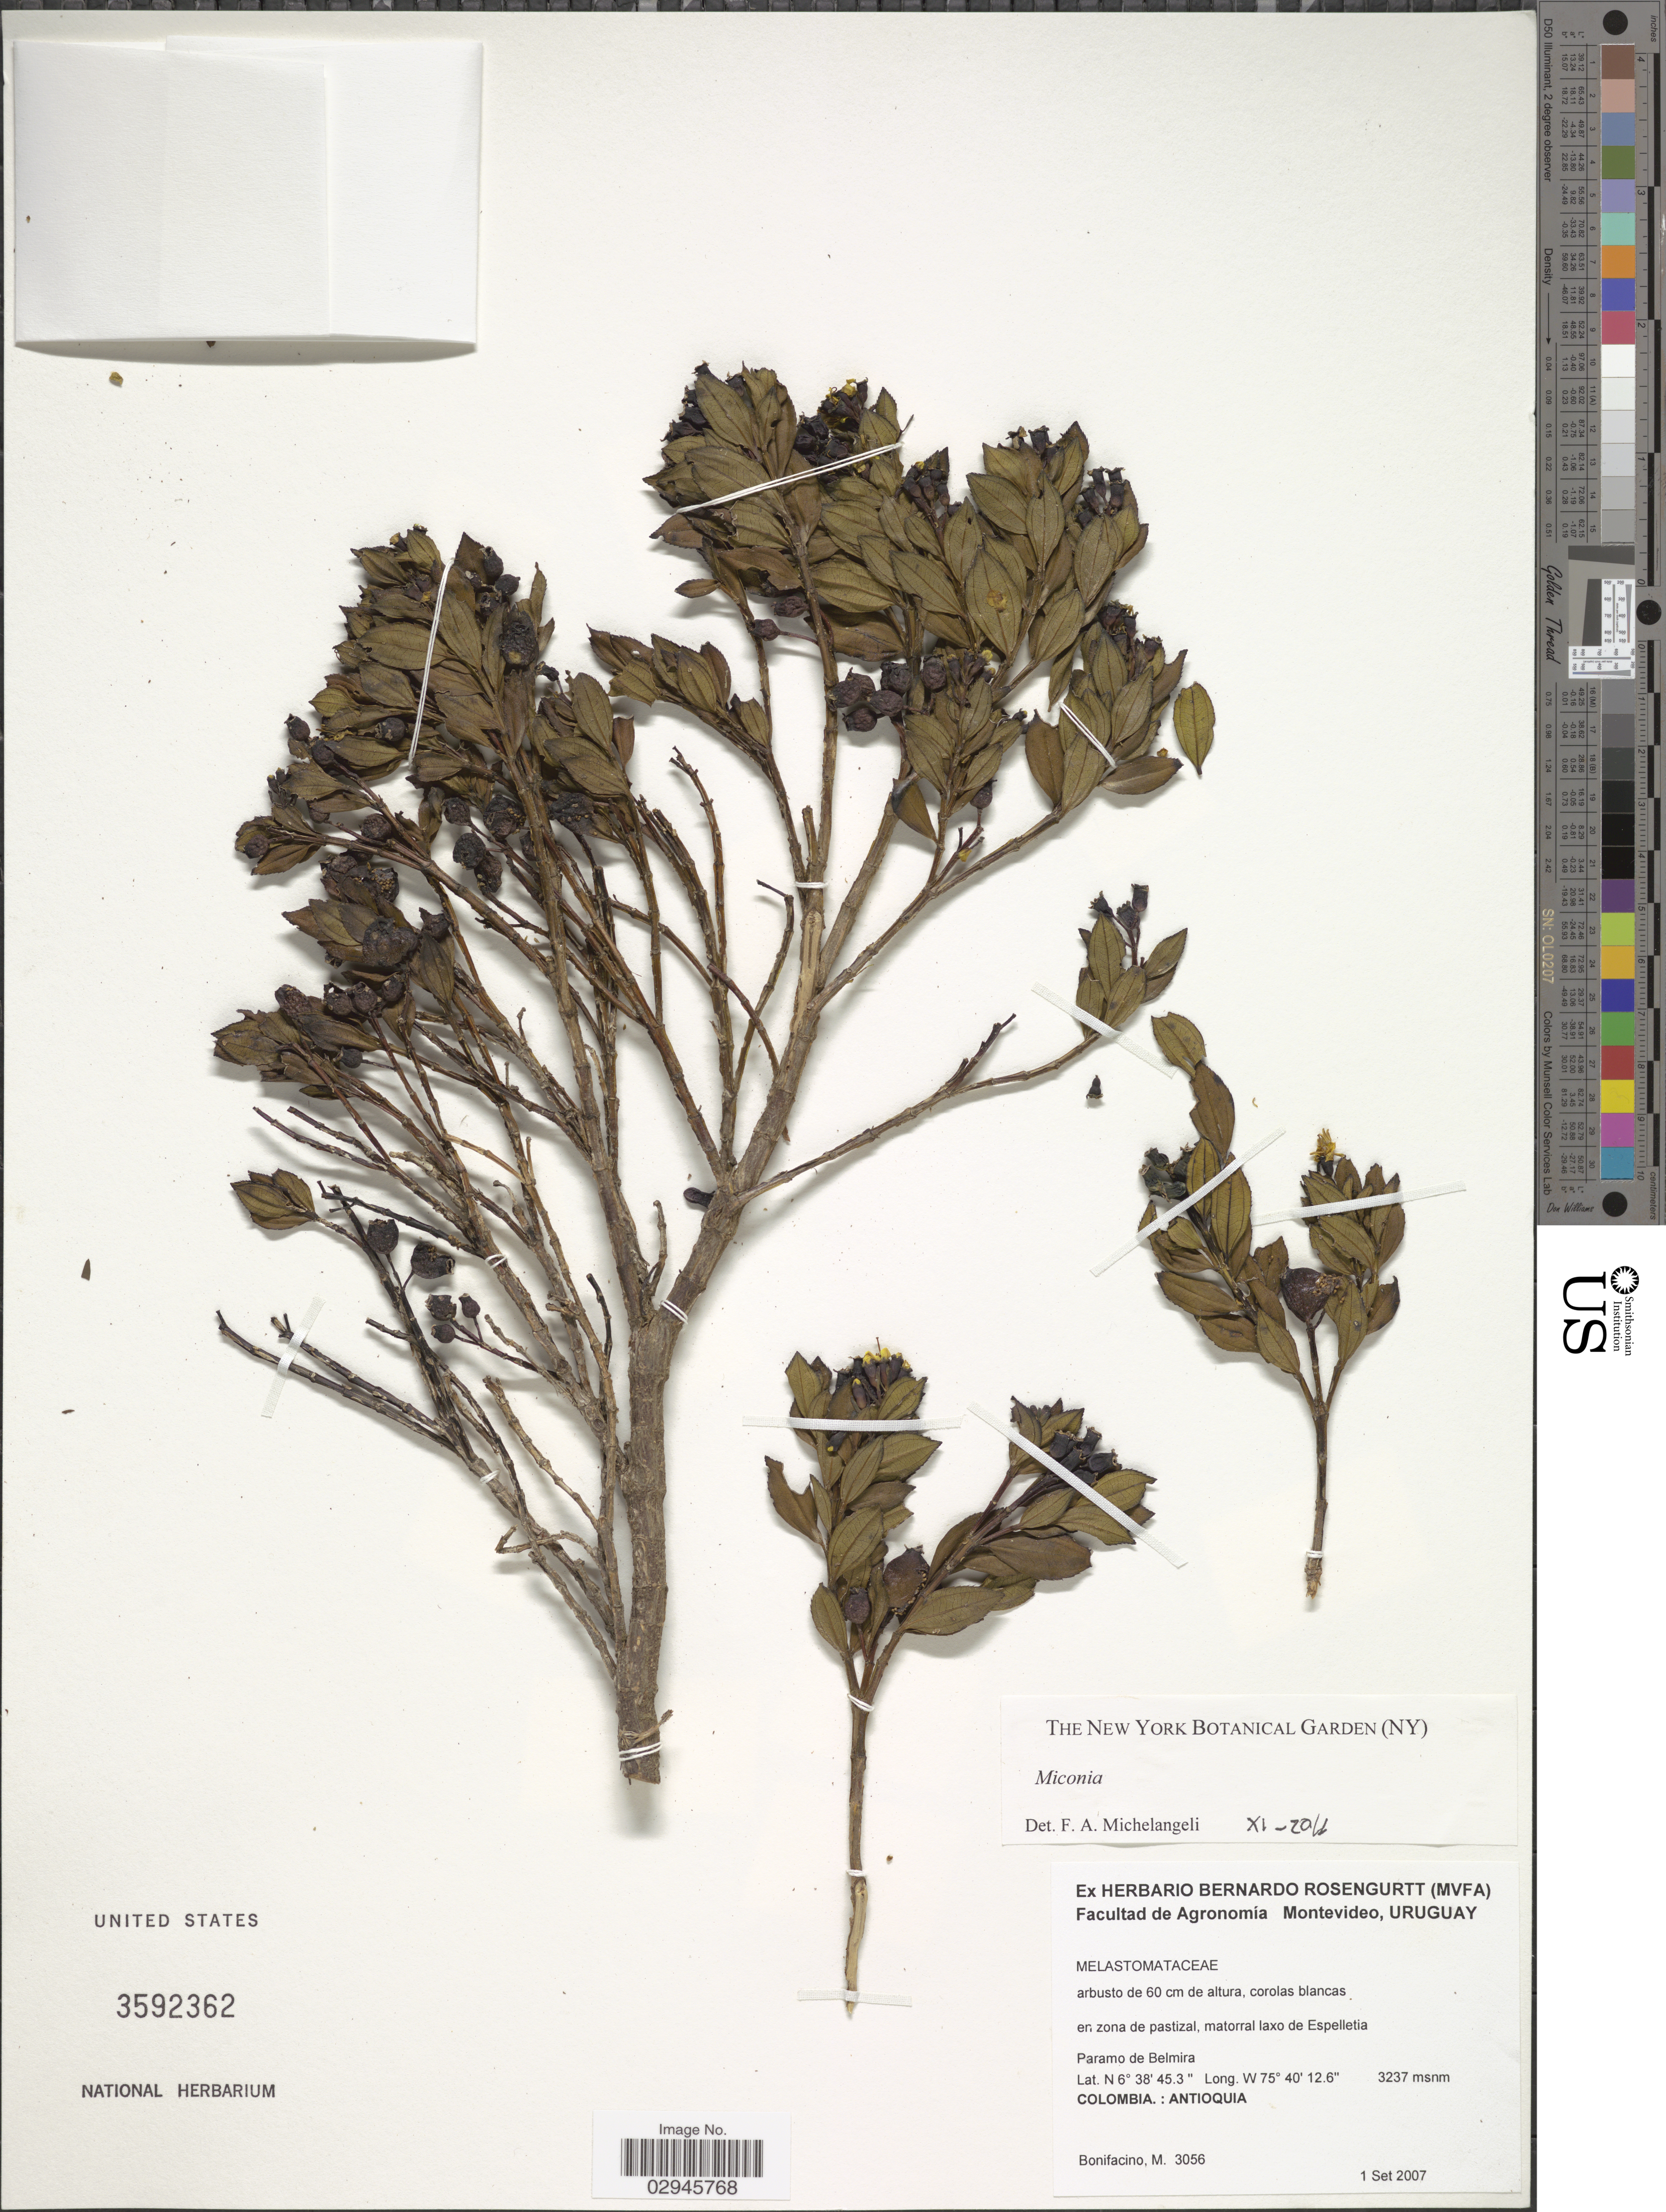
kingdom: Plantae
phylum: Tracheophyta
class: Magnoliopsida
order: Myrtales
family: Melastomataceae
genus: Miconia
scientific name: Miconia myrtillifolia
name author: Naudin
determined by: Michelangeli, F. A.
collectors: M. Bonifacino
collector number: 3056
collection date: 2007-09-01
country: Colombia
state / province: Antioquia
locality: Paramo de Belmira.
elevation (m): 3237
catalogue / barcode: US 3592362